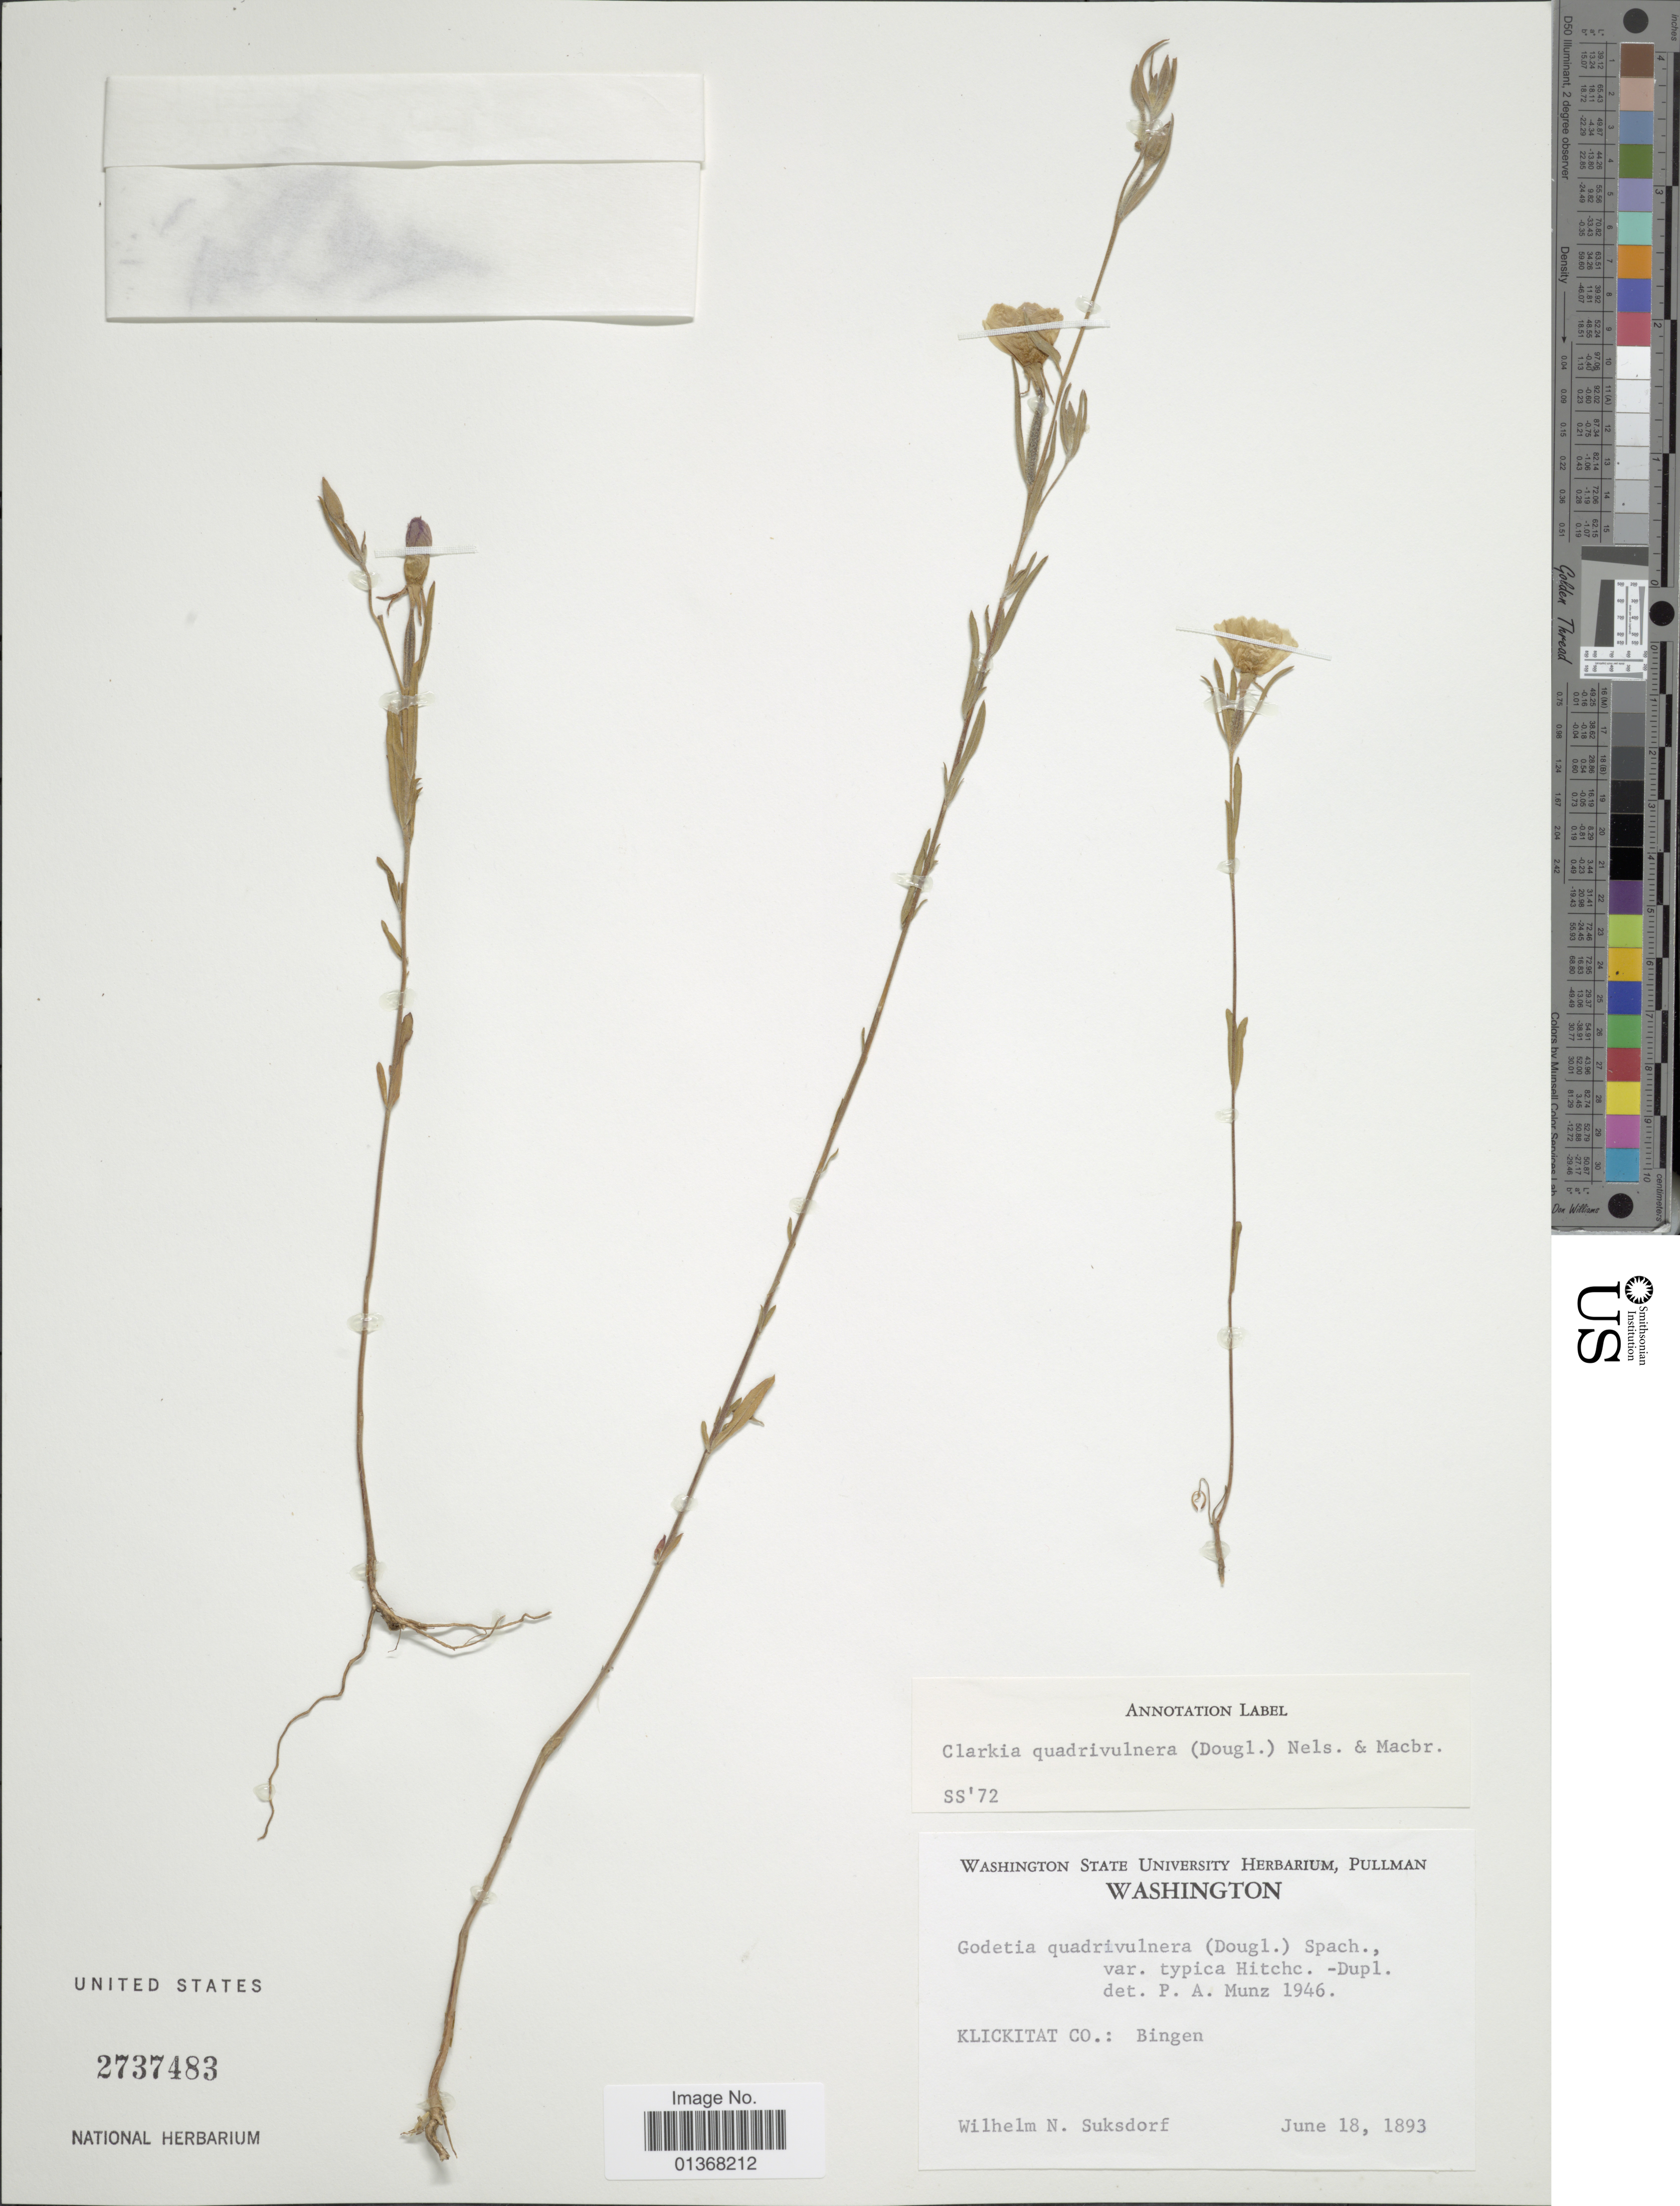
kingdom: Plantae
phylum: Tracheophyta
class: Magnoliopsida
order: Myrtales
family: Onagraceae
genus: Clarkia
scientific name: Clarkia pulchella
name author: Pursh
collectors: W. N. Suksdorf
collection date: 1893-06-18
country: United States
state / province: Washington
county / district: Klickitat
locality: Klickitat Co.: Bingen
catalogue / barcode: US 2737483